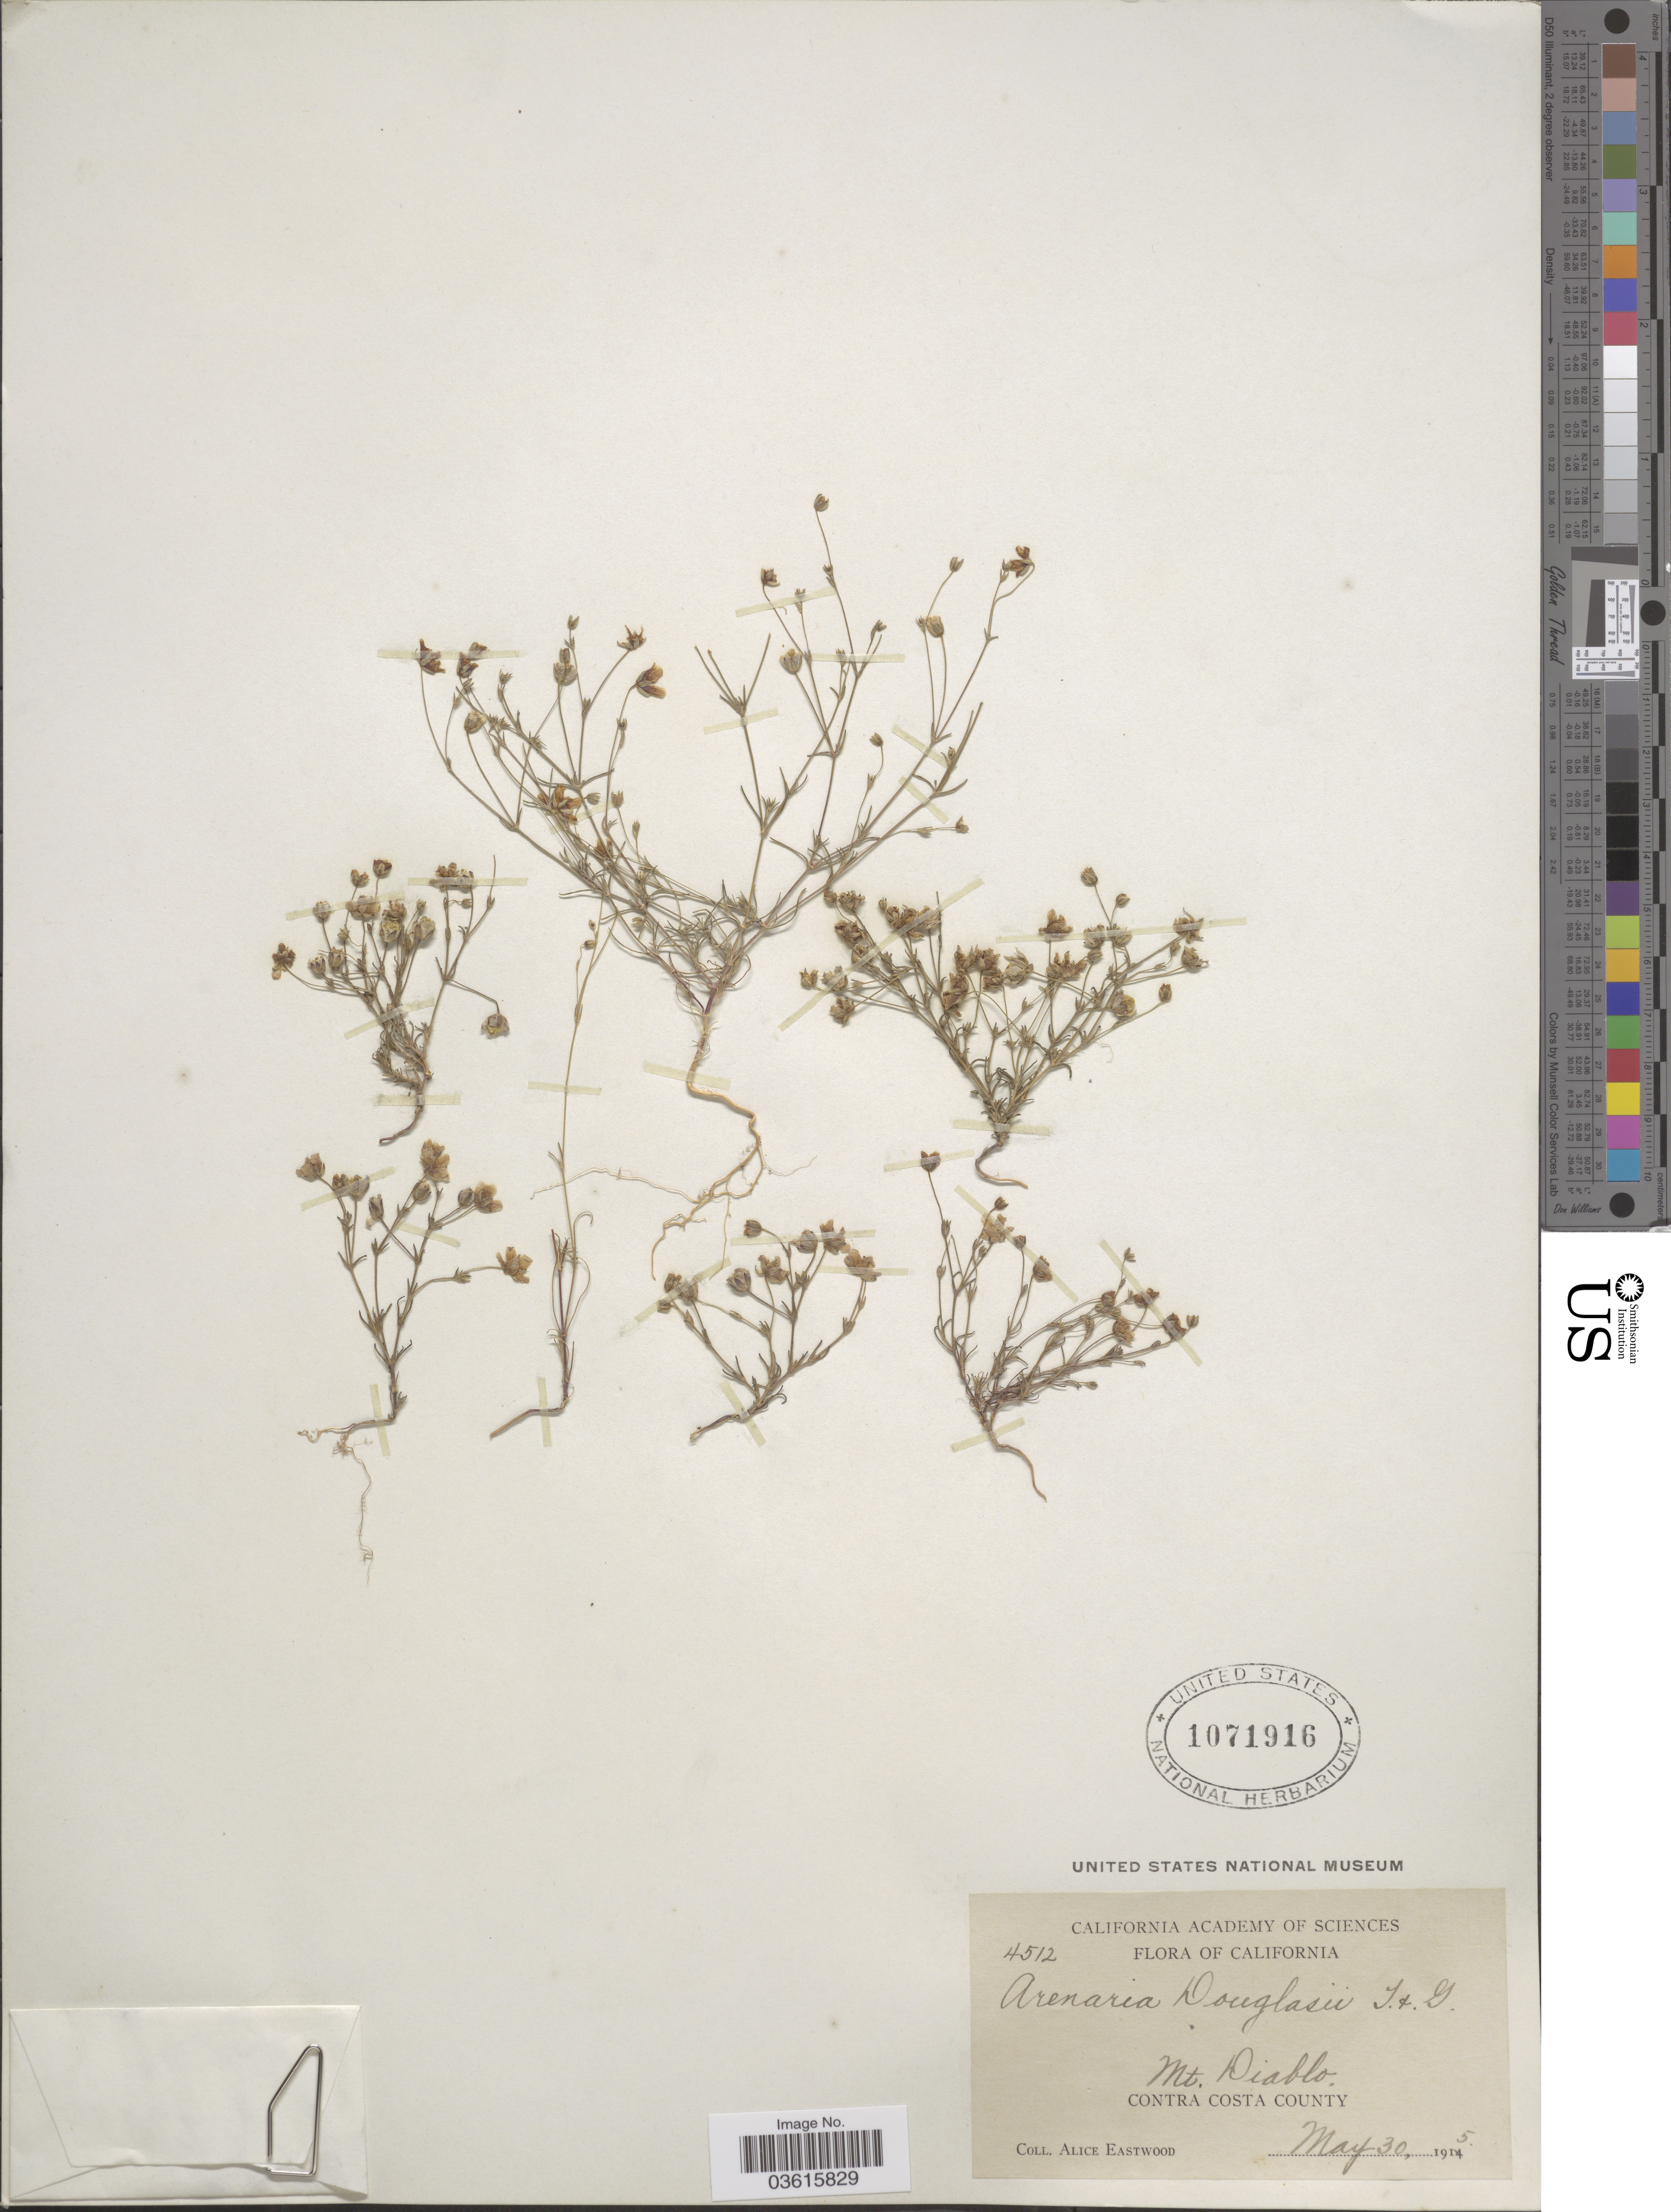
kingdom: Plantae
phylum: Tracheophyta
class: Magnoliopsida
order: Caryophyllales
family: Caryophyllaceae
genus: Minuartia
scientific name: Minuartia douglasii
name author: Mattf.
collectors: A. Eastwood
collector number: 4512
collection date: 1915-05-30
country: United States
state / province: California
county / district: Contra Costa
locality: Mt. Diablo, Contra Costa County.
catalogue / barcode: US 1071916